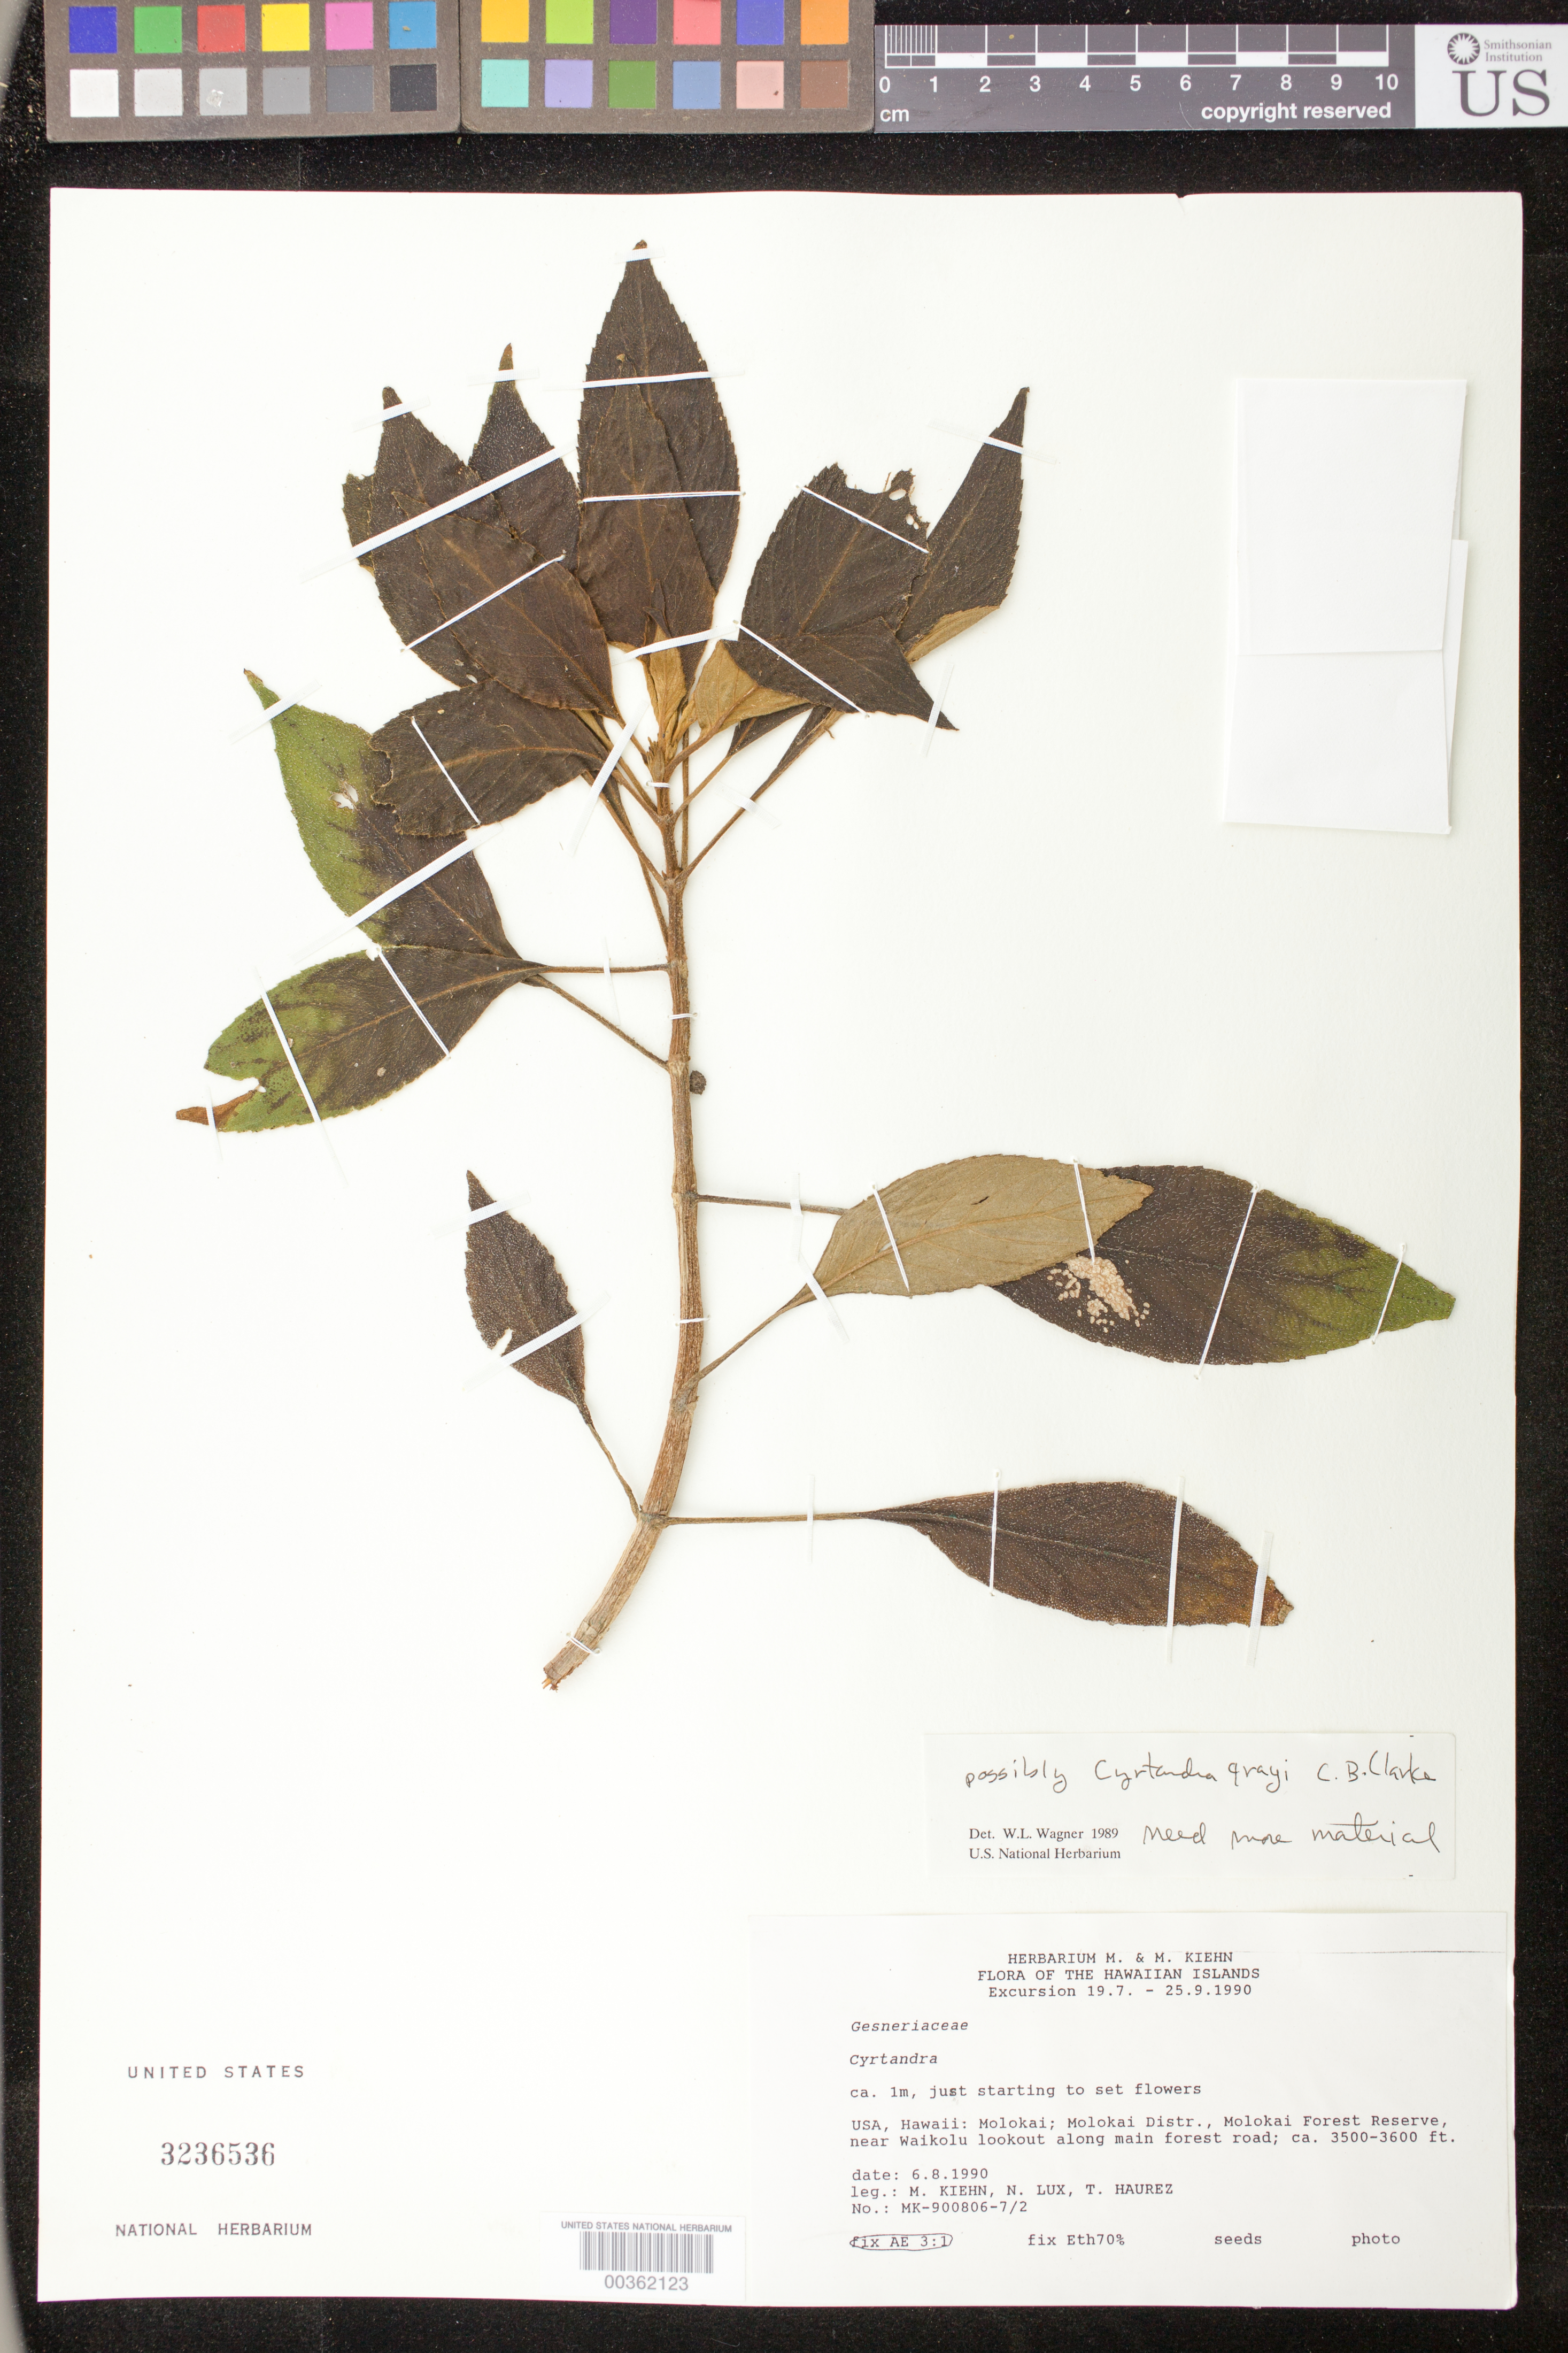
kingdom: Plantae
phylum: Tracheophyta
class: Magnoliopsida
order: Lamiales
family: Gesneriaceae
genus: Cyrtandra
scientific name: Cyrtandra grayi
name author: C.B. Clarke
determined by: Wagner, W. L., (BOT), Smithsonian Institution - National Museum of Natural History (UNITED STATES)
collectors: M. Kiehn, N. Lux & T. Haurez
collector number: MK- 900806 -7/2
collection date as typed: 06 Aug 1990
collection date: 1990-08-06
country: United States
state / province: Hawaii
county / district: Maui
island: Moloka'i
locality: Maui co., Molokai distr., molokai forest reserve, near waikolu lookout along main forest road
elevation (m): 1067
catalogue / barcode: US 3236536